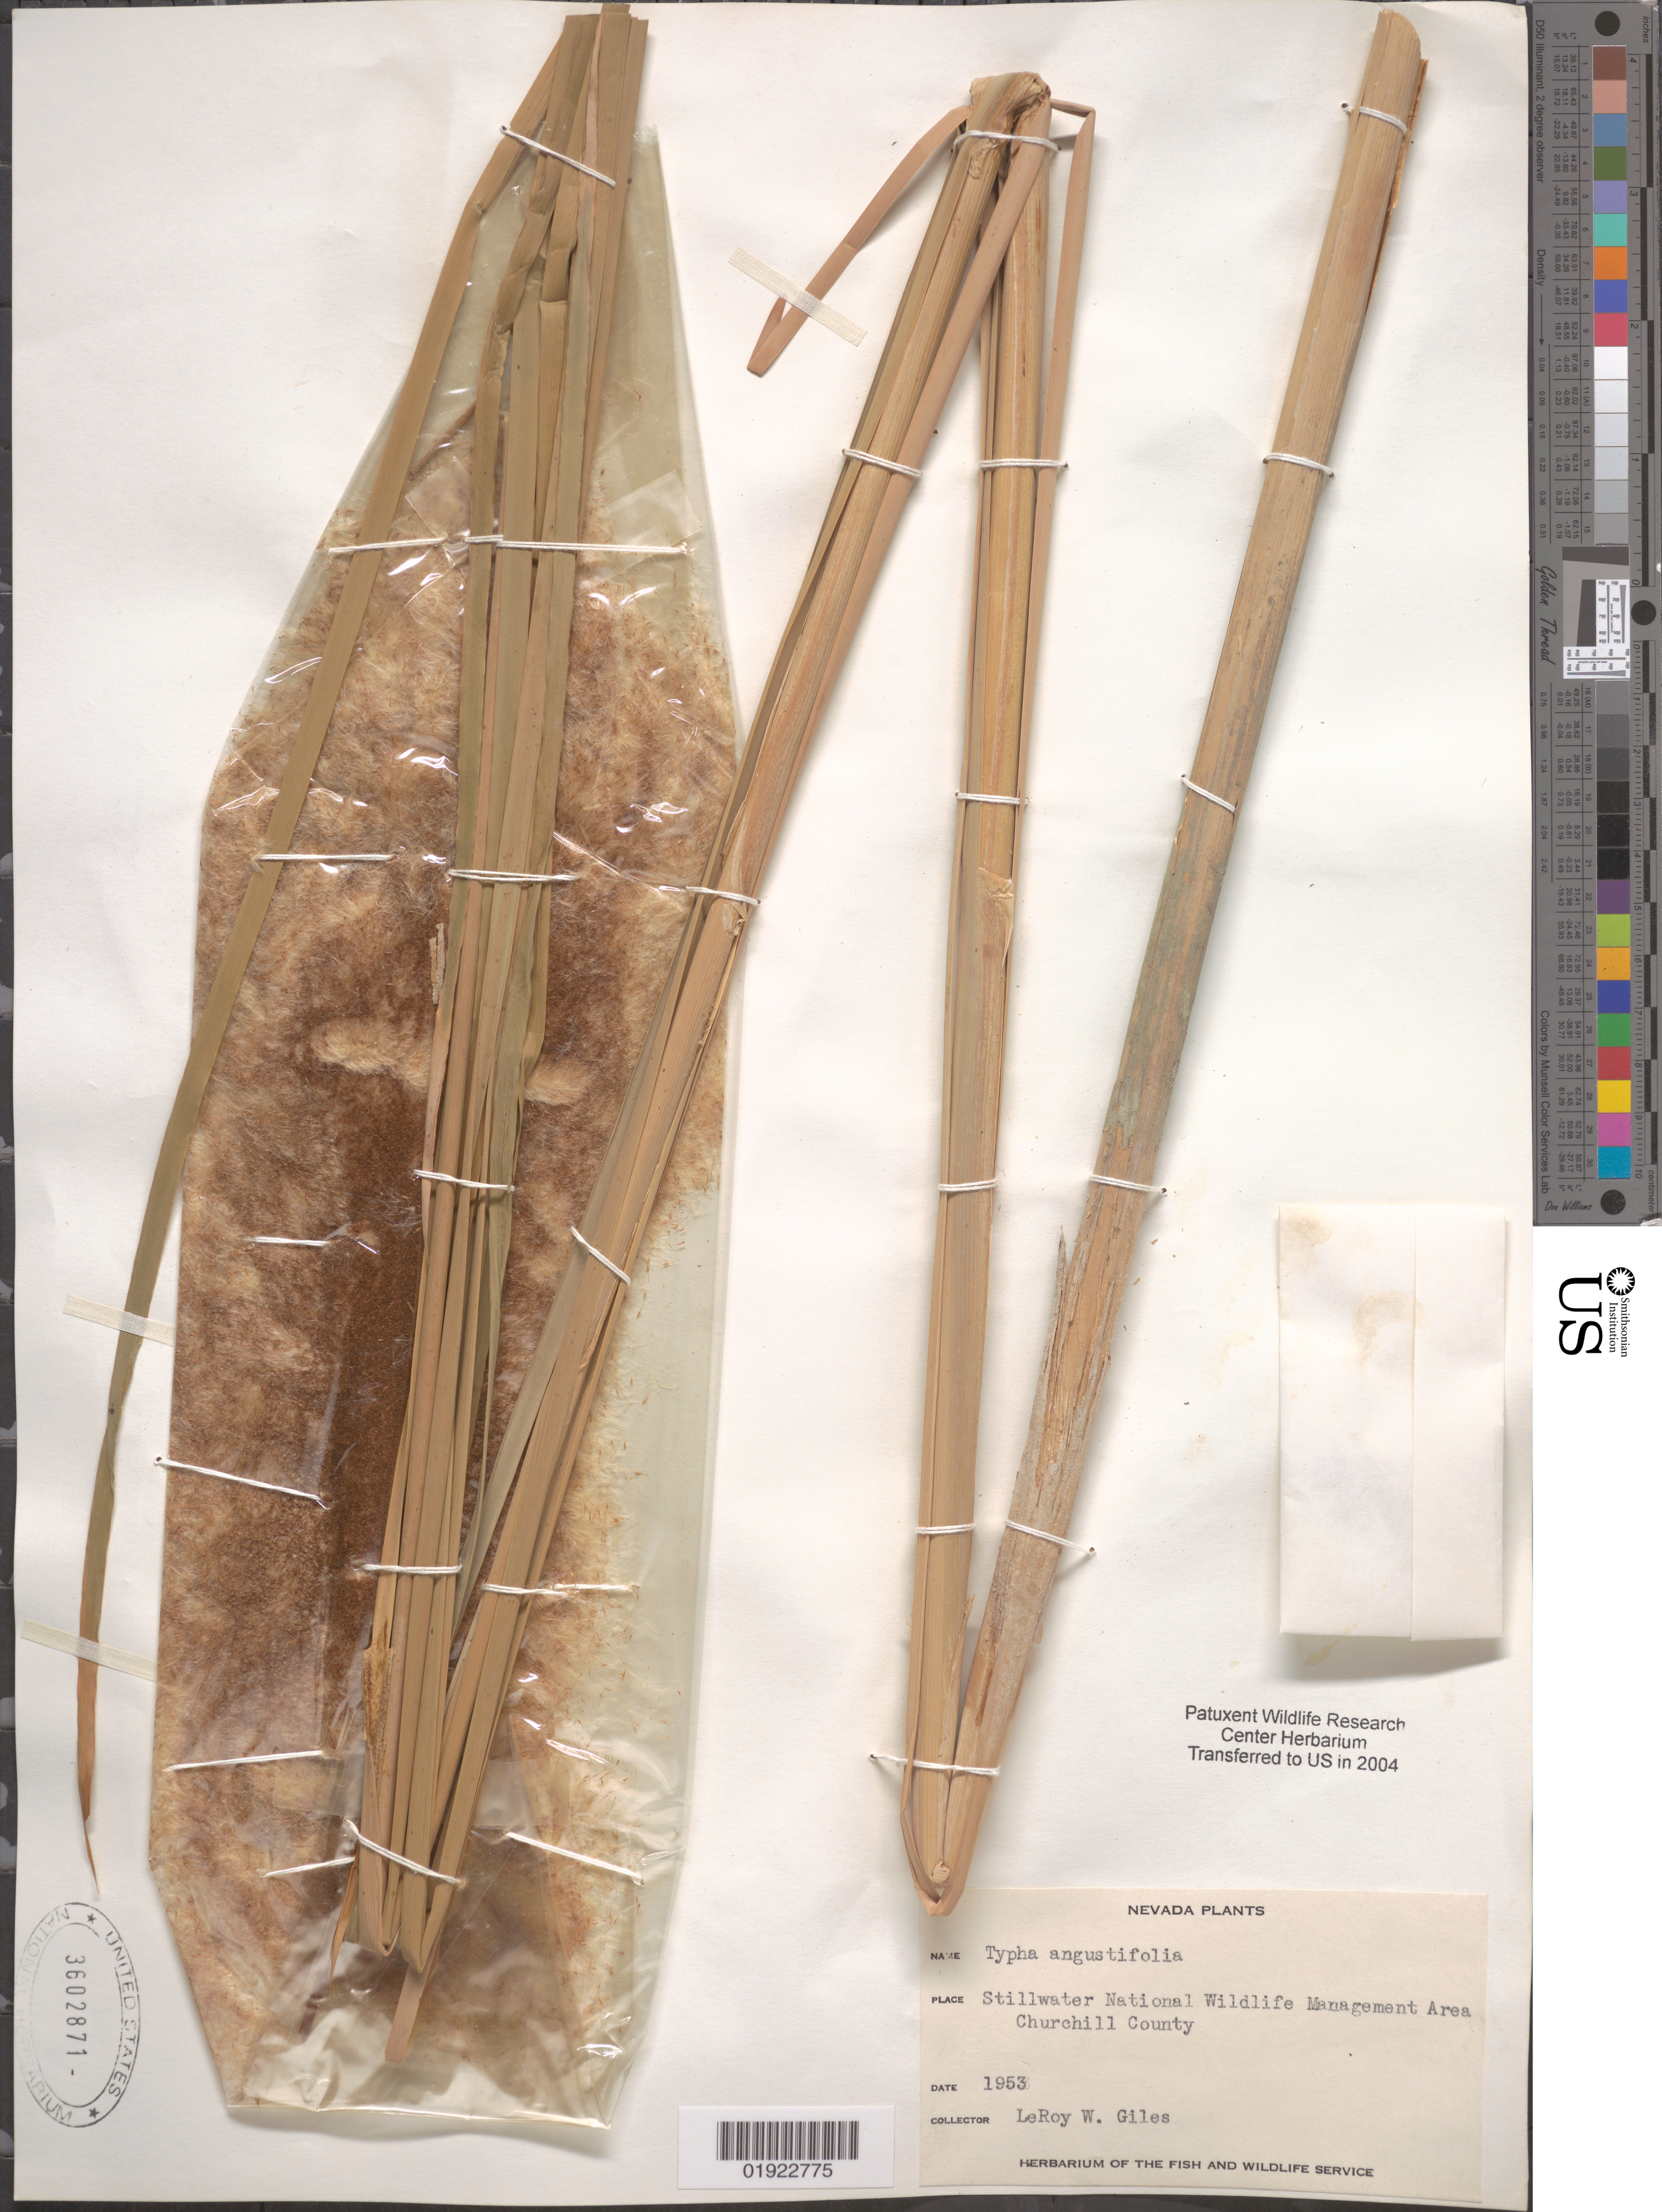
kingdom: Plantae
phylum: Tracheophyta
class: Liliopsida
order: Poales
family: Typhaceae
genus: Typha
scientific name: Typha angustifolia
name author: L.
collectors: L. Giles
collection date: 1953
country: United States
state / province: Nevada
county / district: Churchill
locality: Stillwater National Wildlife Management Area.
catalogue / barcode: US 3602871